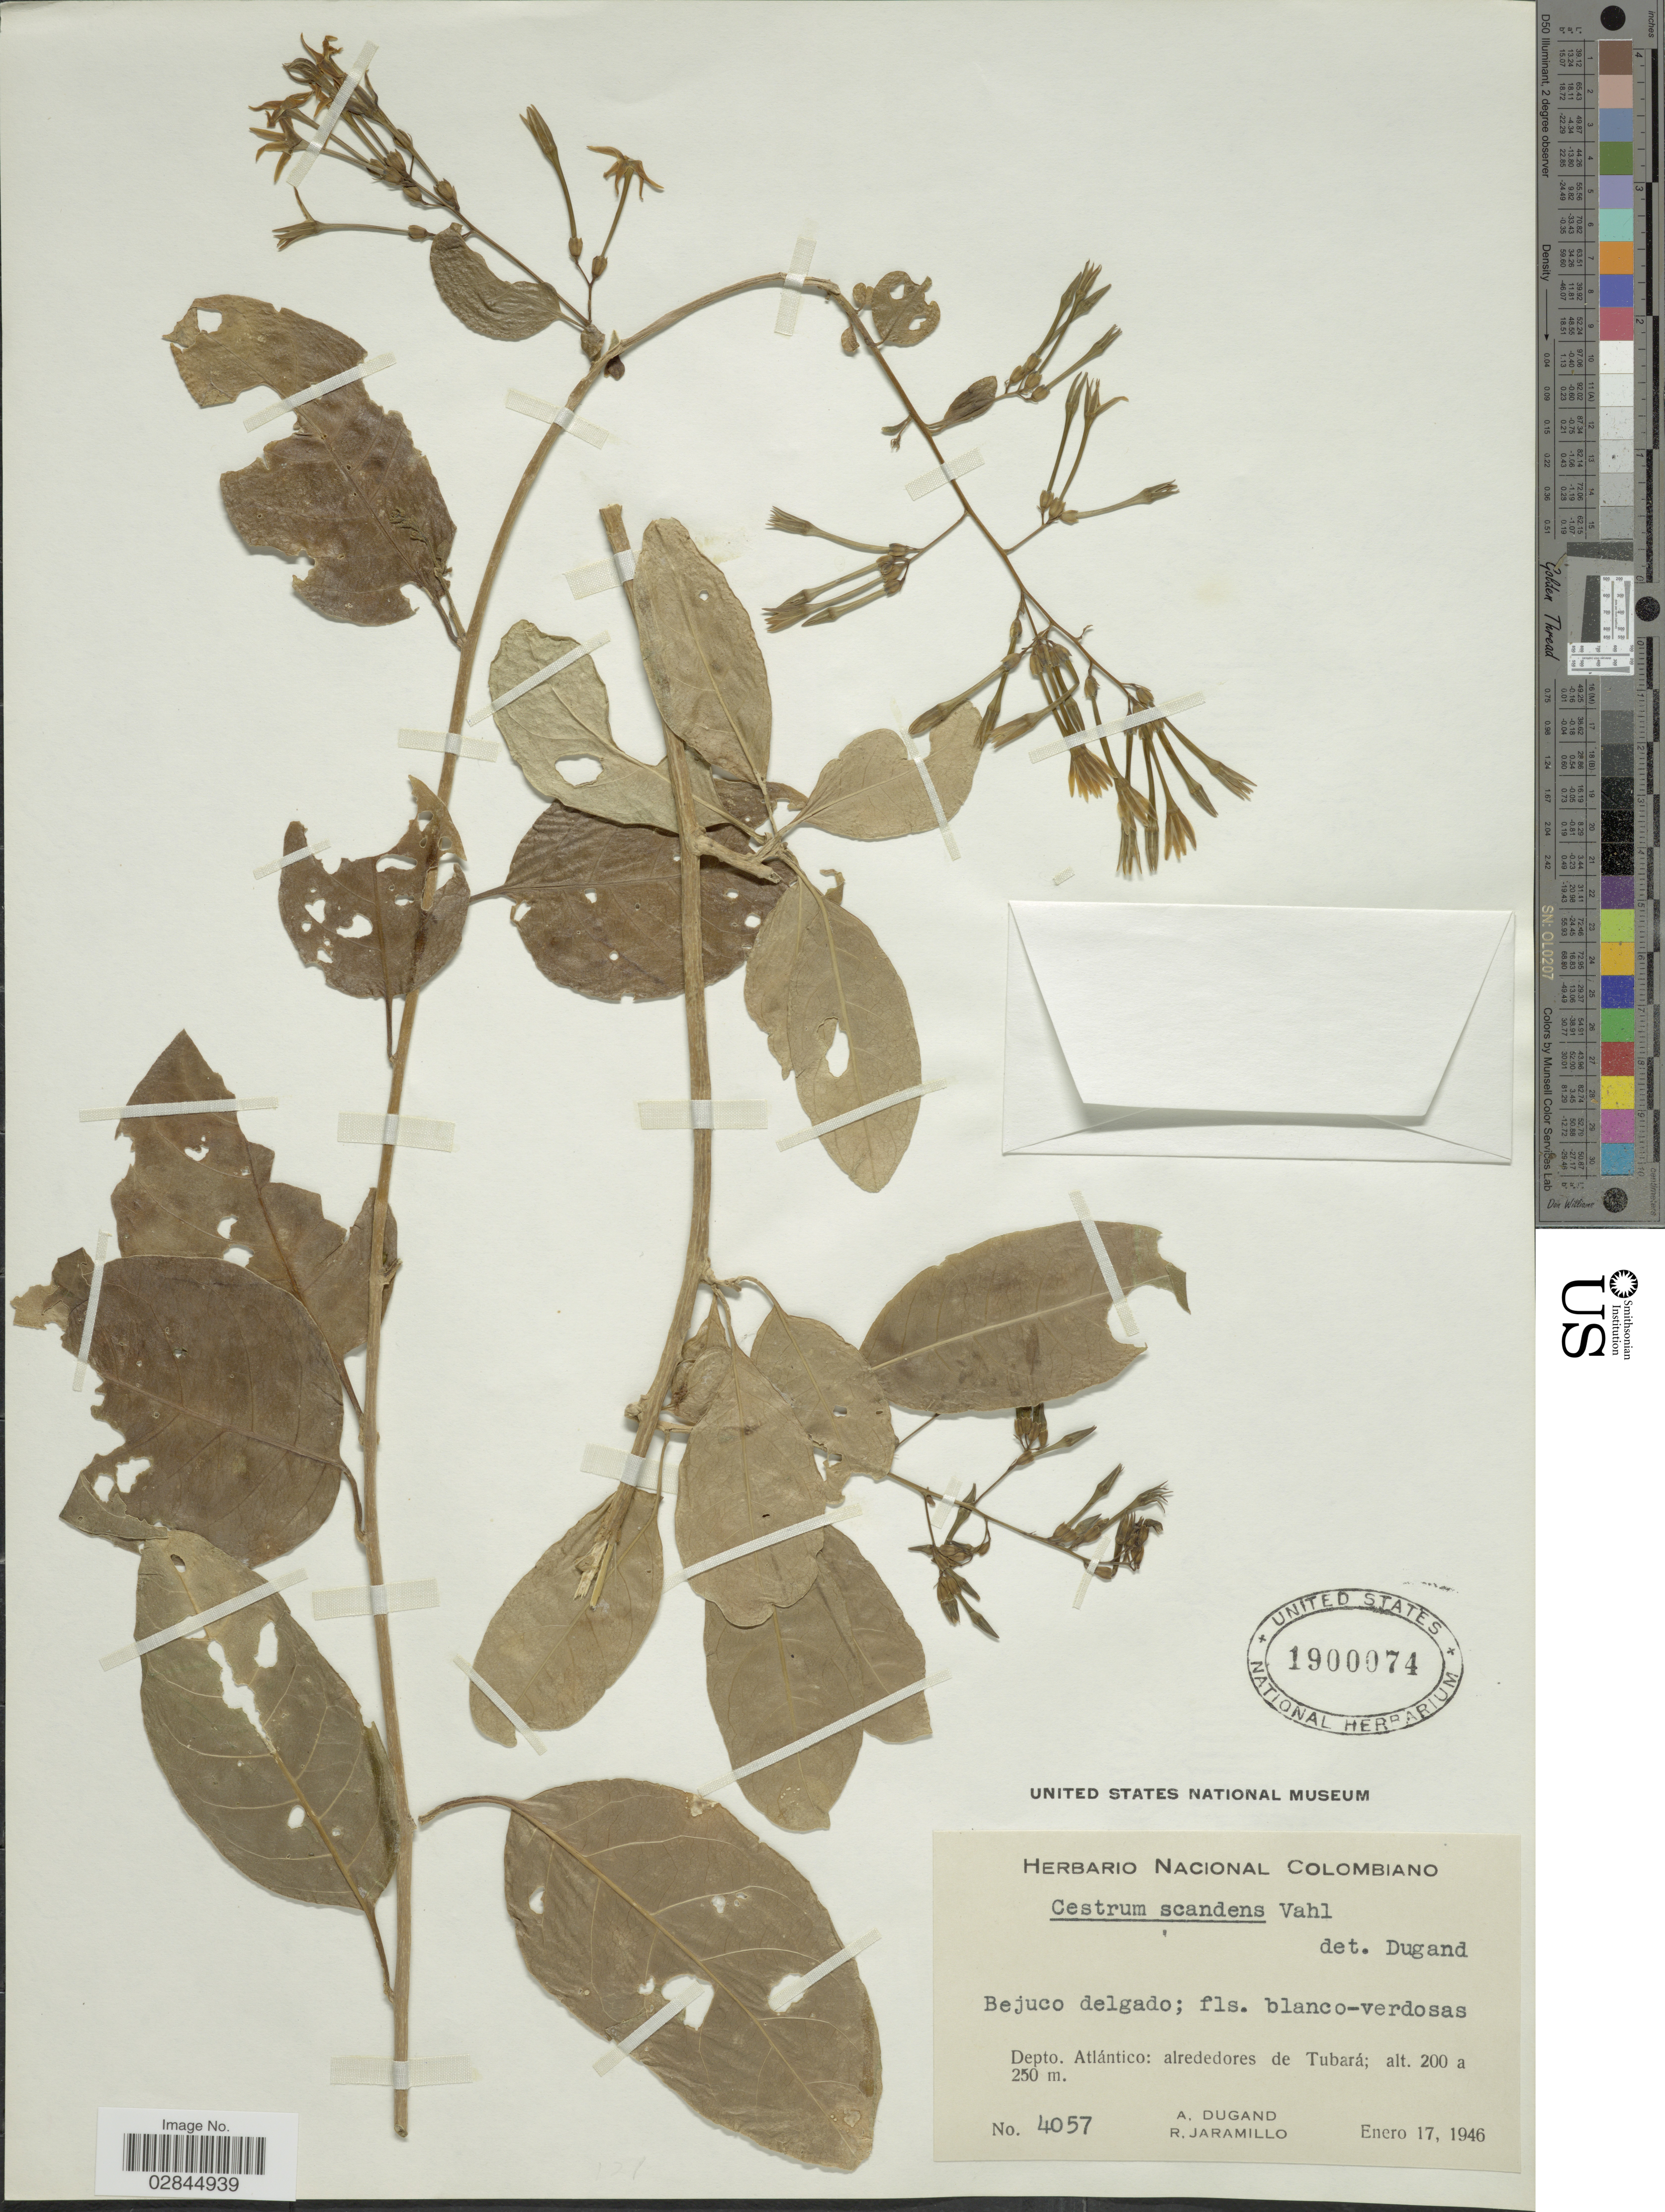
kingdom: Plantae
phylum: Tracheophyta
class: Magnoliopsida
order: Solanales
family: Solanaceae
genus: Cestrum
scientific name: Cestrum scandens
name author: Vahl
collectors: A. Dugand & R. Jaramillo M.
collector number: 4057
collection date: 1946-01-17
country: Colombia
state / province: Atlántico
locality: Depto. Atlántico: alrededores de Tubará.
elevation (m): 200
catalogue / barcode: US 1900074